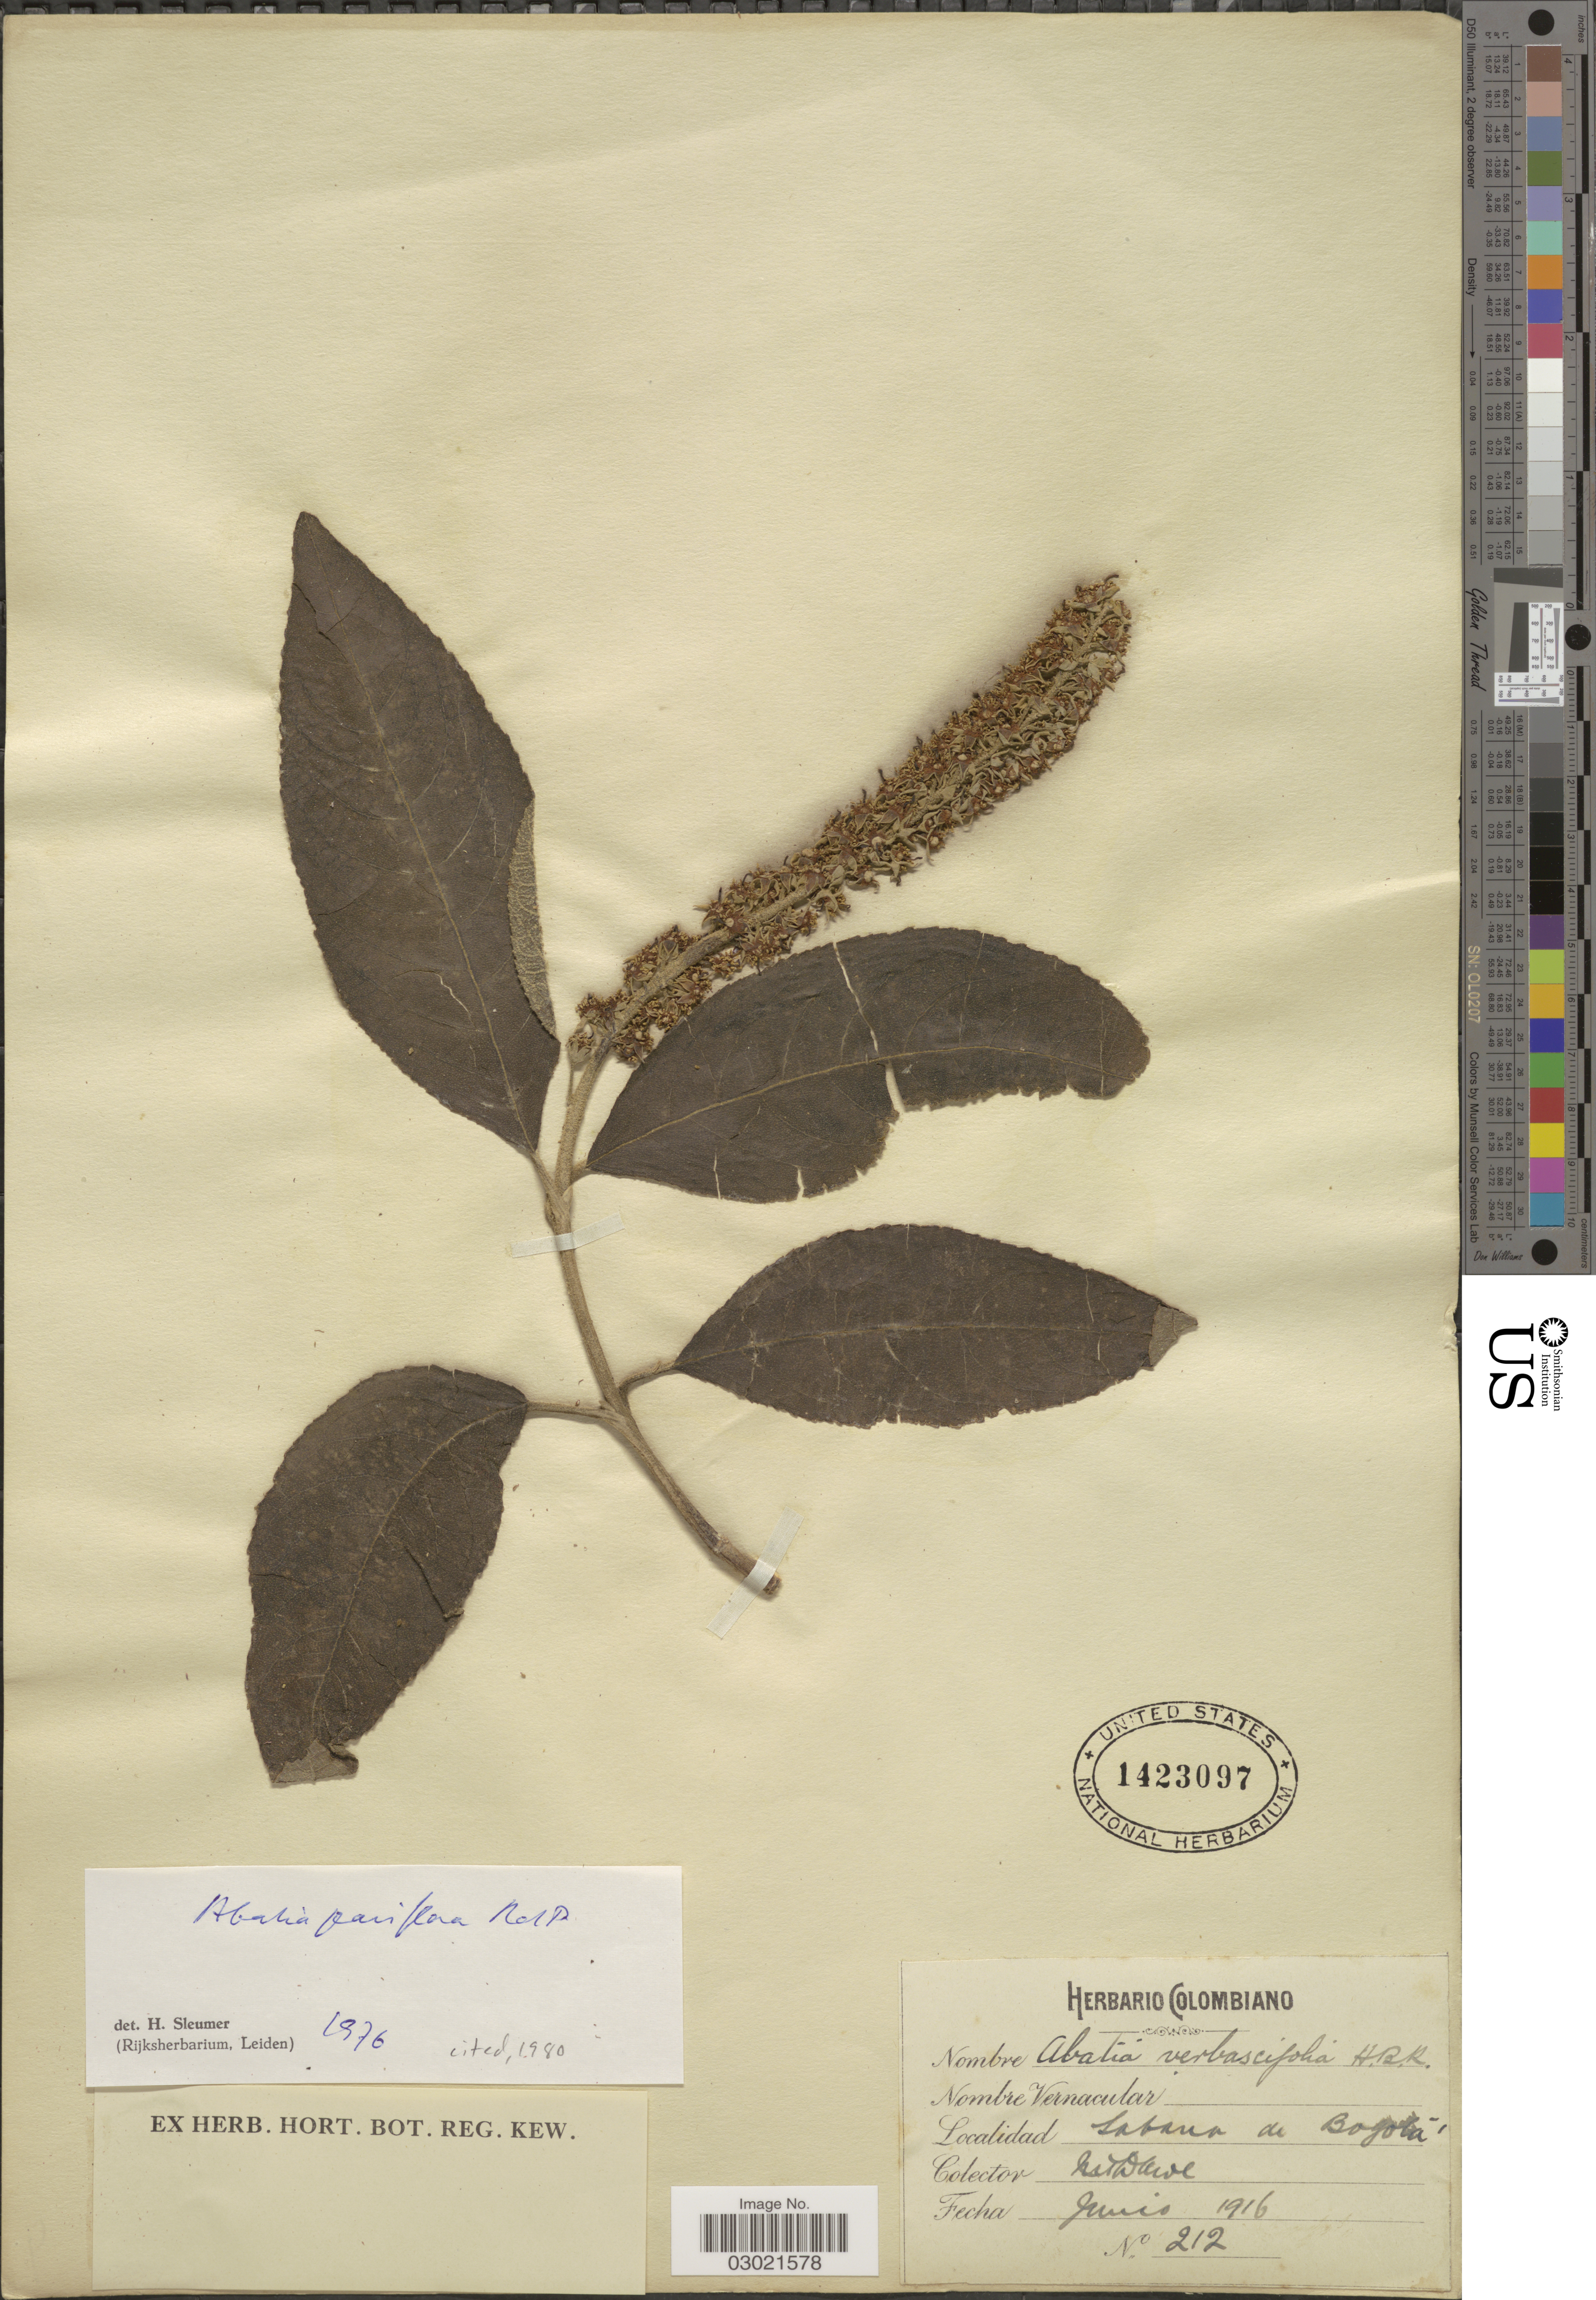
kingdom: Plantae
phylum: Tracheophyta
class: Magnoliopsida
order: Malpighiales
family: Salicaceae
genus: Abatia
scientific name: Abatia parviflora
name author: Ruiz & Pav.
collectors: M. T. Dawe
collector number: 212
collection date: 1916-06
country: Colombia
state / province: Bogota D.C.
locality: Sabana de Bogotá.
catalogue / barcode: US 1423097